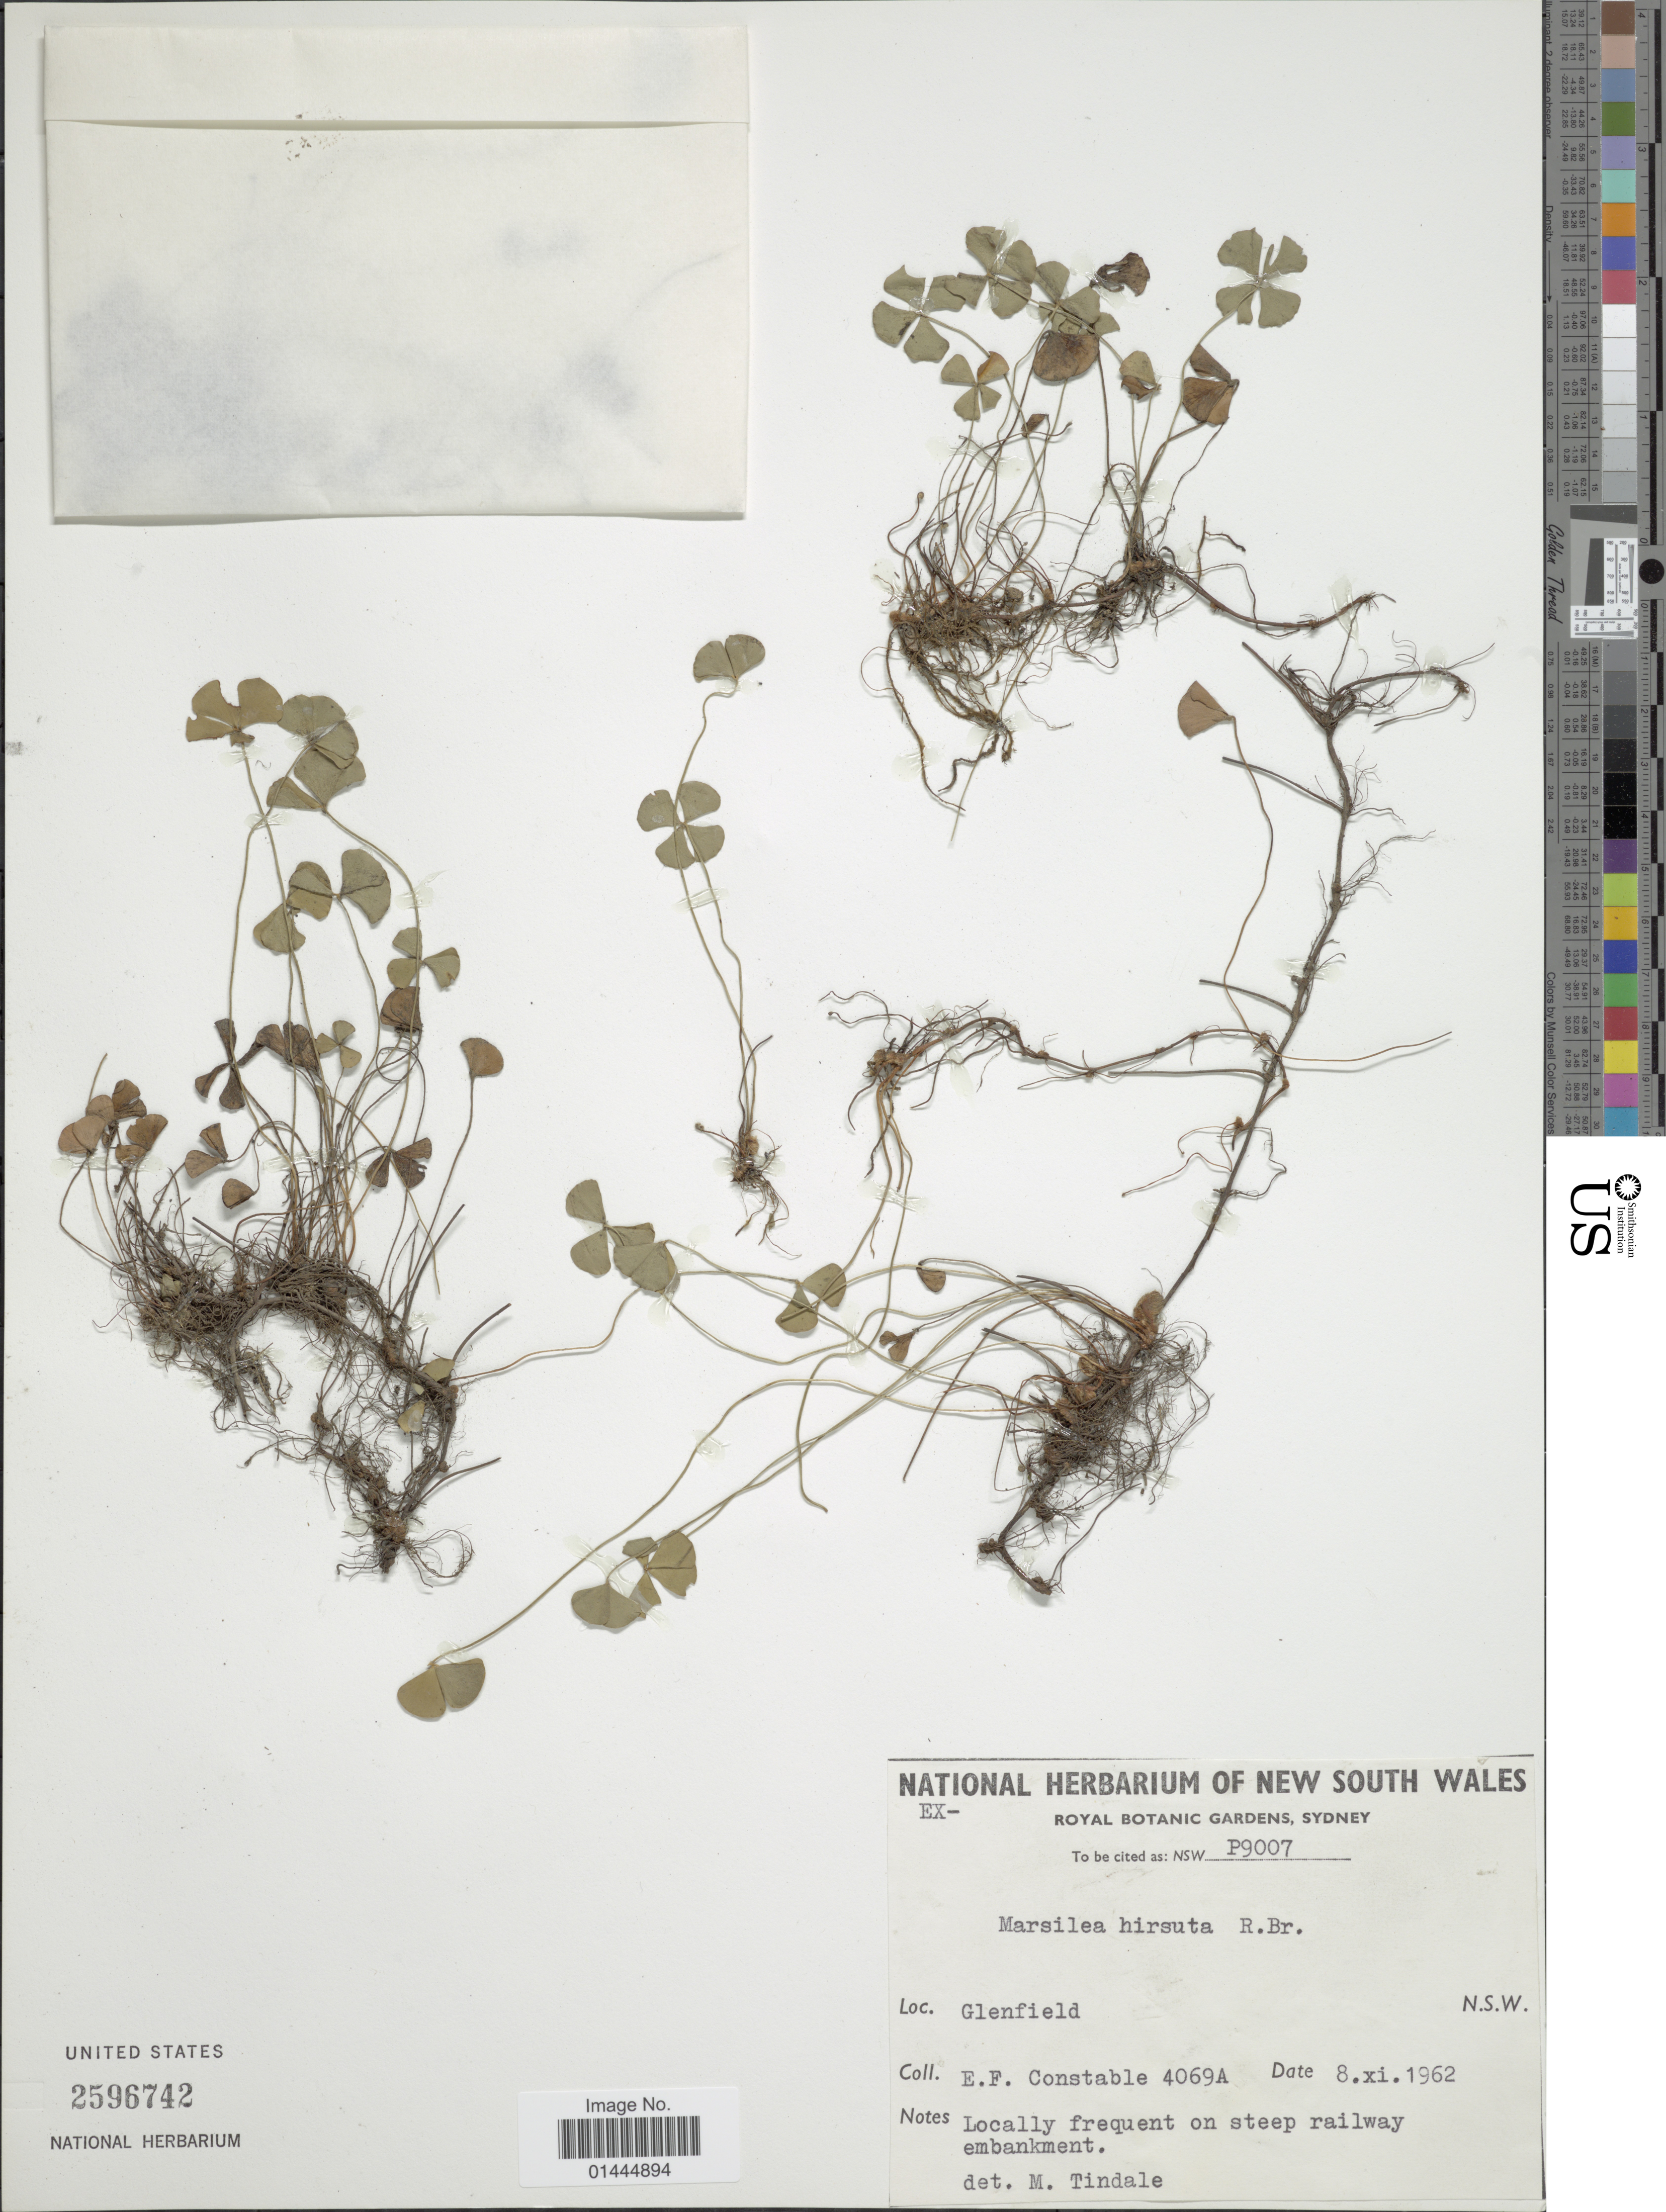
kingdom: Plantae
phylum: Tracheophyta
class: Polypodiopsida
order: Salviniales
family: Marsileaceae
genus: Marsilea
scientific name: Marsilea hirsuta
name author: R. Br.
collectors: E. F. Constable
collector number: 4069A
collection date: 1962-11-08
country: Australia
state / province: New South Wales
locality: Glenfield, on steep railway embankment.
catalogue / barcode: US 2596742